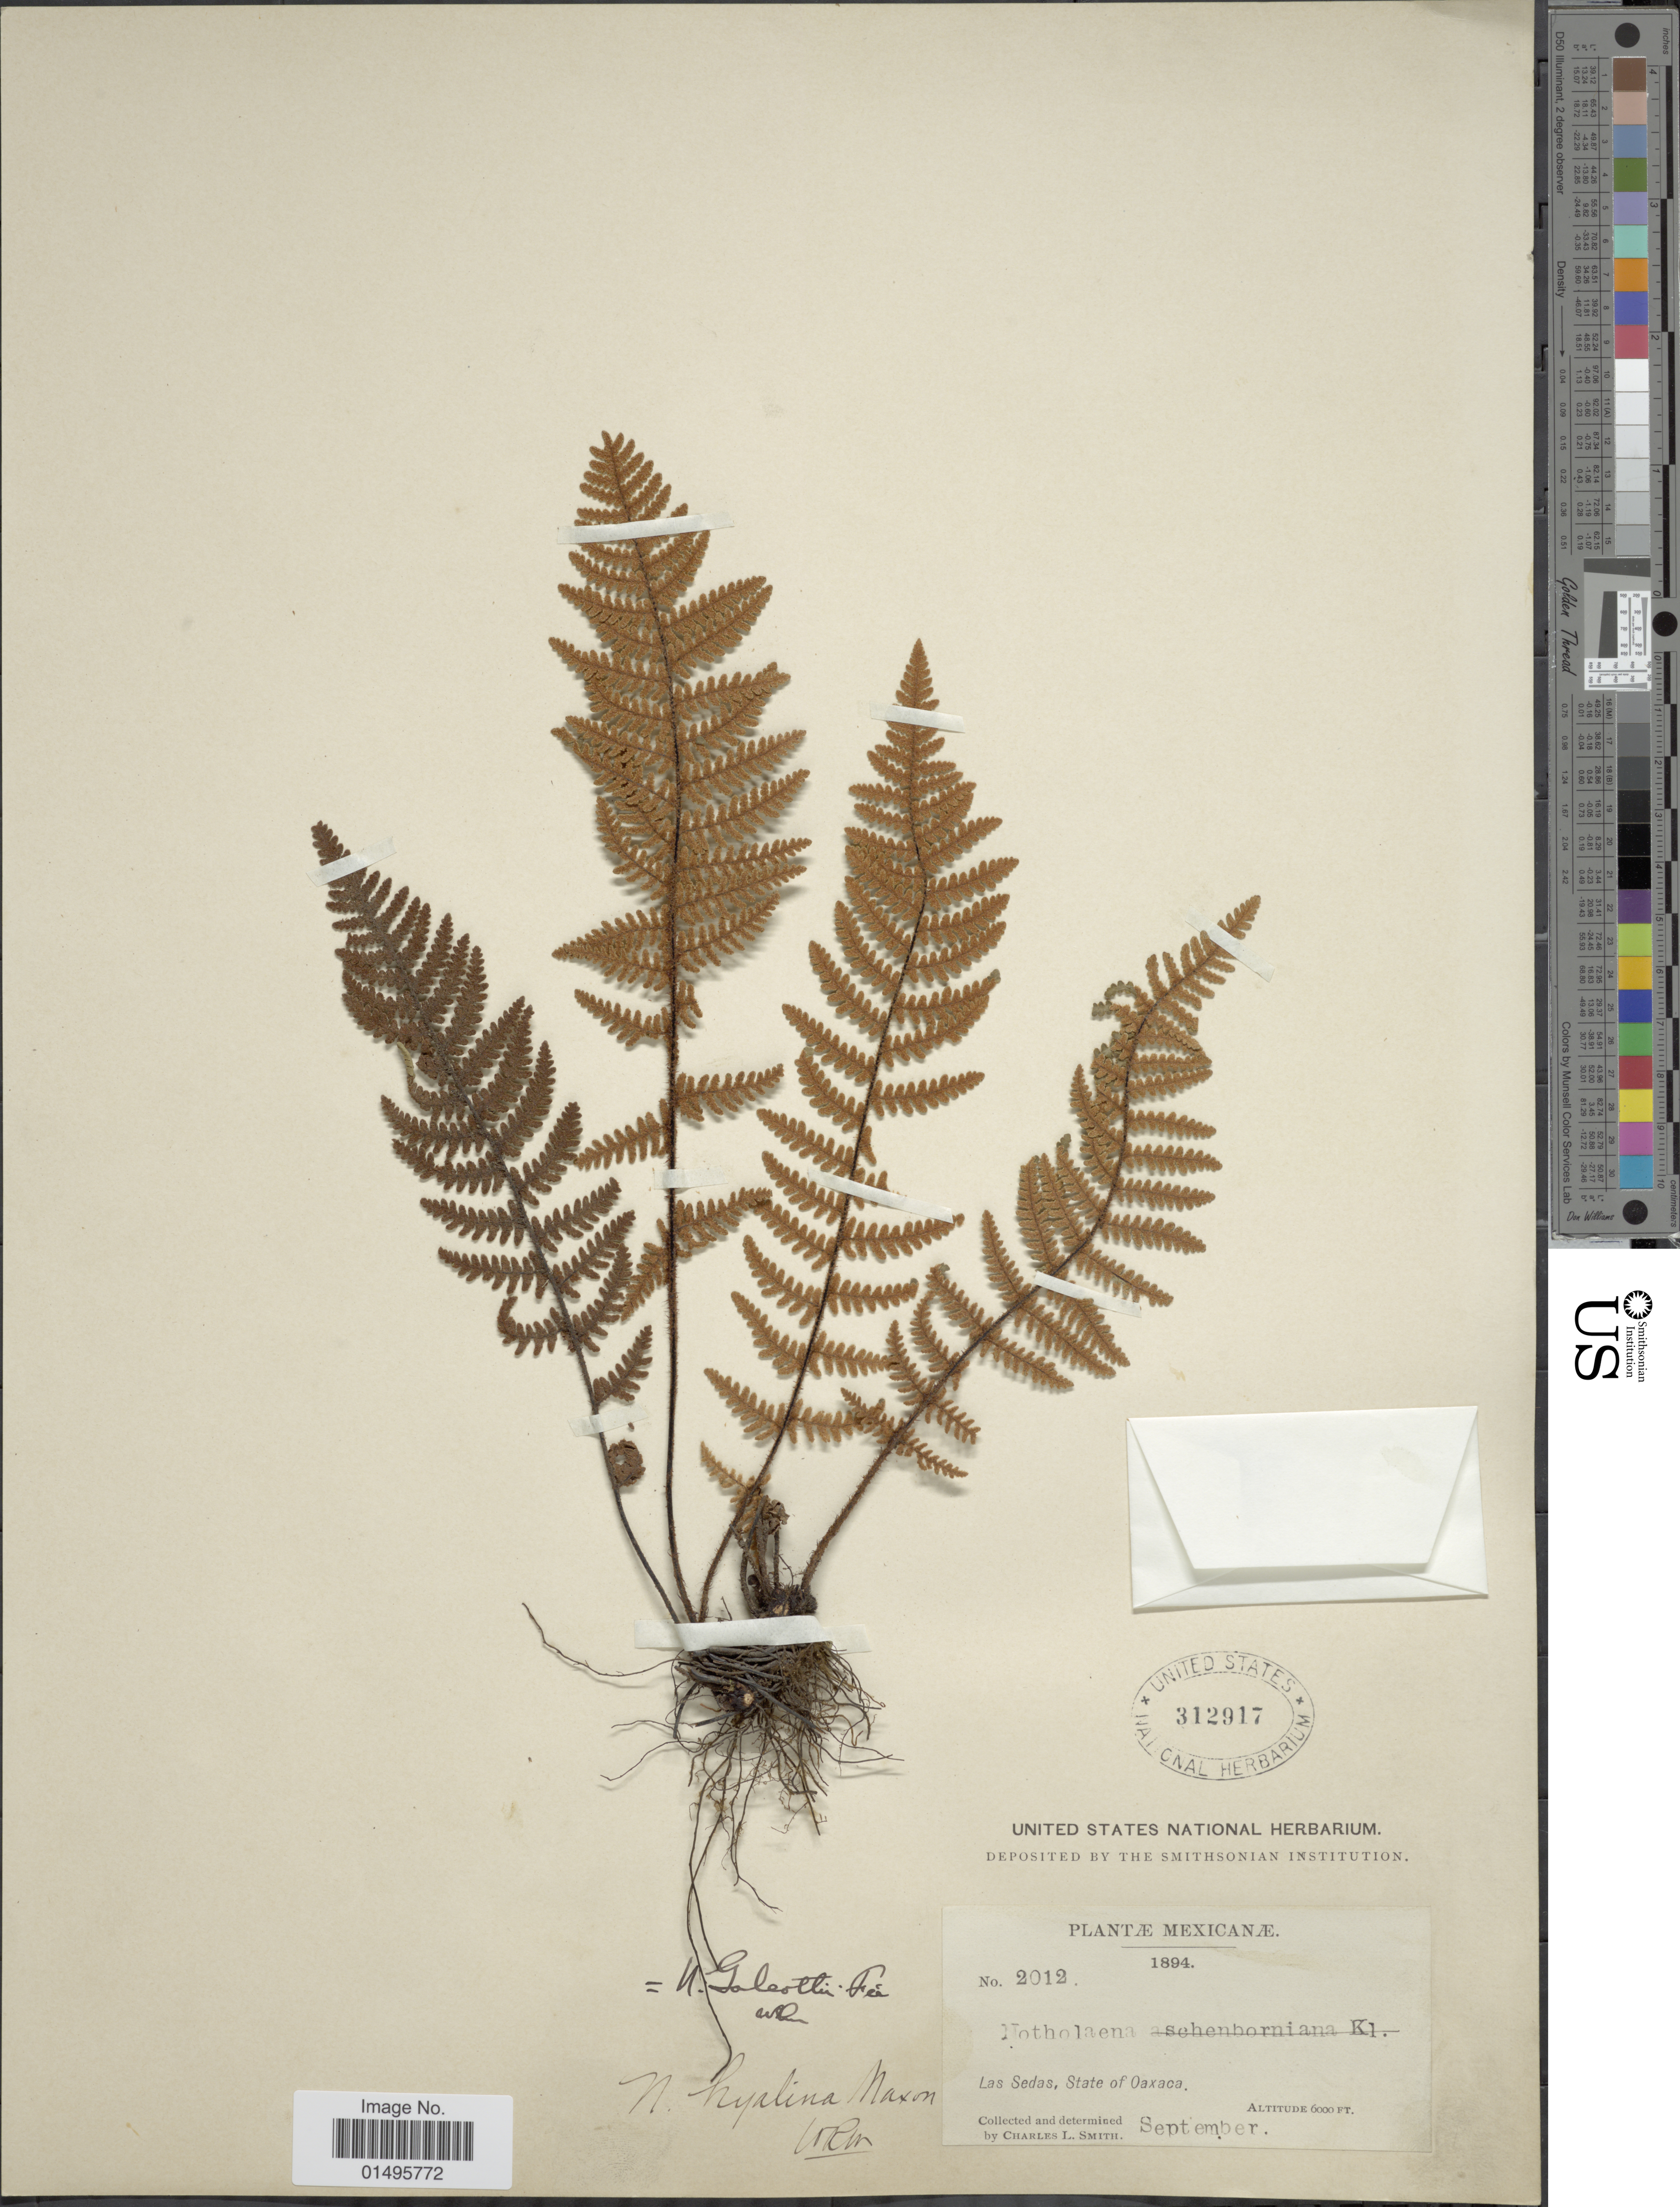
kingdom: Plantae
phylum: Tracheophyta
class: Polypodiopsida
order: Polypodiales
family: Pteridaceae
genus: Notholaena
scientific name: Notholaena galeottii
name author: Fée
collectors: C. L. Smith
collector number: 2012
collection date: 1894-09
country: Mexico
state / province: Oaxaca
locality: Las Sedas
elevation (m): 1829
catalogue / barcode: US 312917